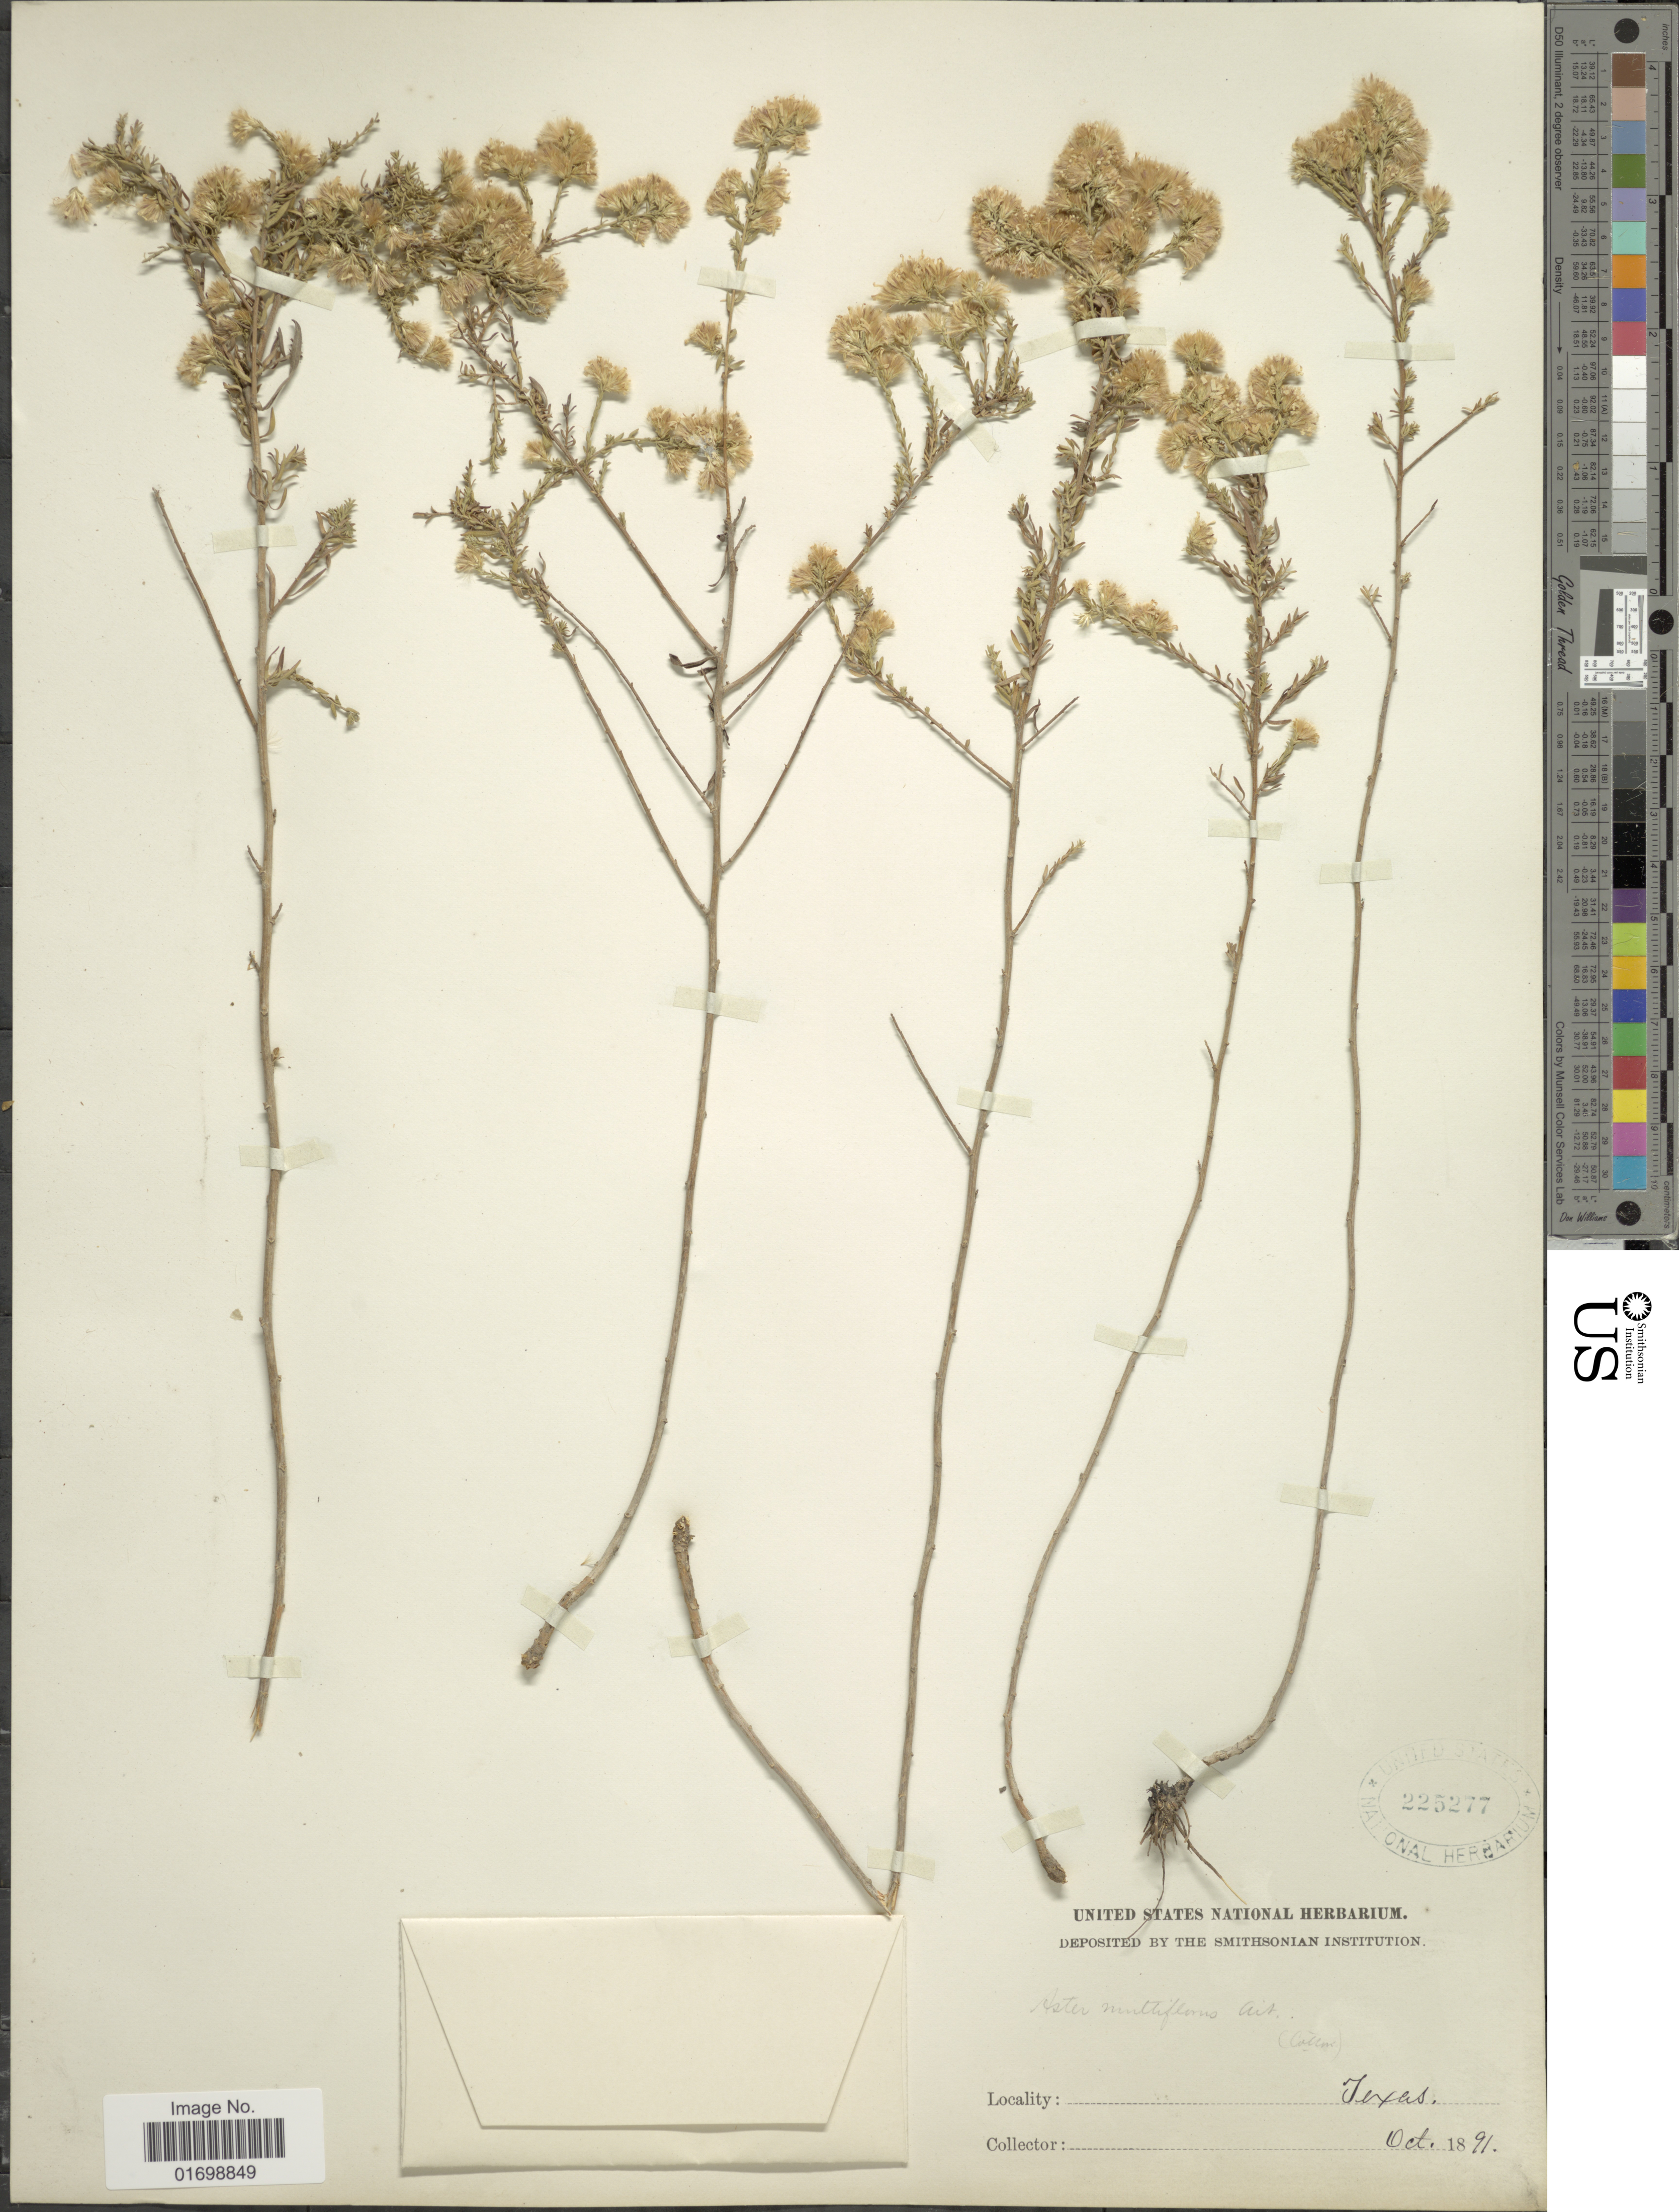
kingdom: Plantae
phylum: Tracheophyta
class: Magnoliopsida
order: Asterales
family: Asteraceae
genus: Symphyotrichum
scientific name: Symphyotrichum ericoides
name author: (L.) G.L. Nesom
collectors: U.S. National Herbarium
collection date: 1891-10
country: United States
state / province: Texas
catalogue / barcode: US 225277